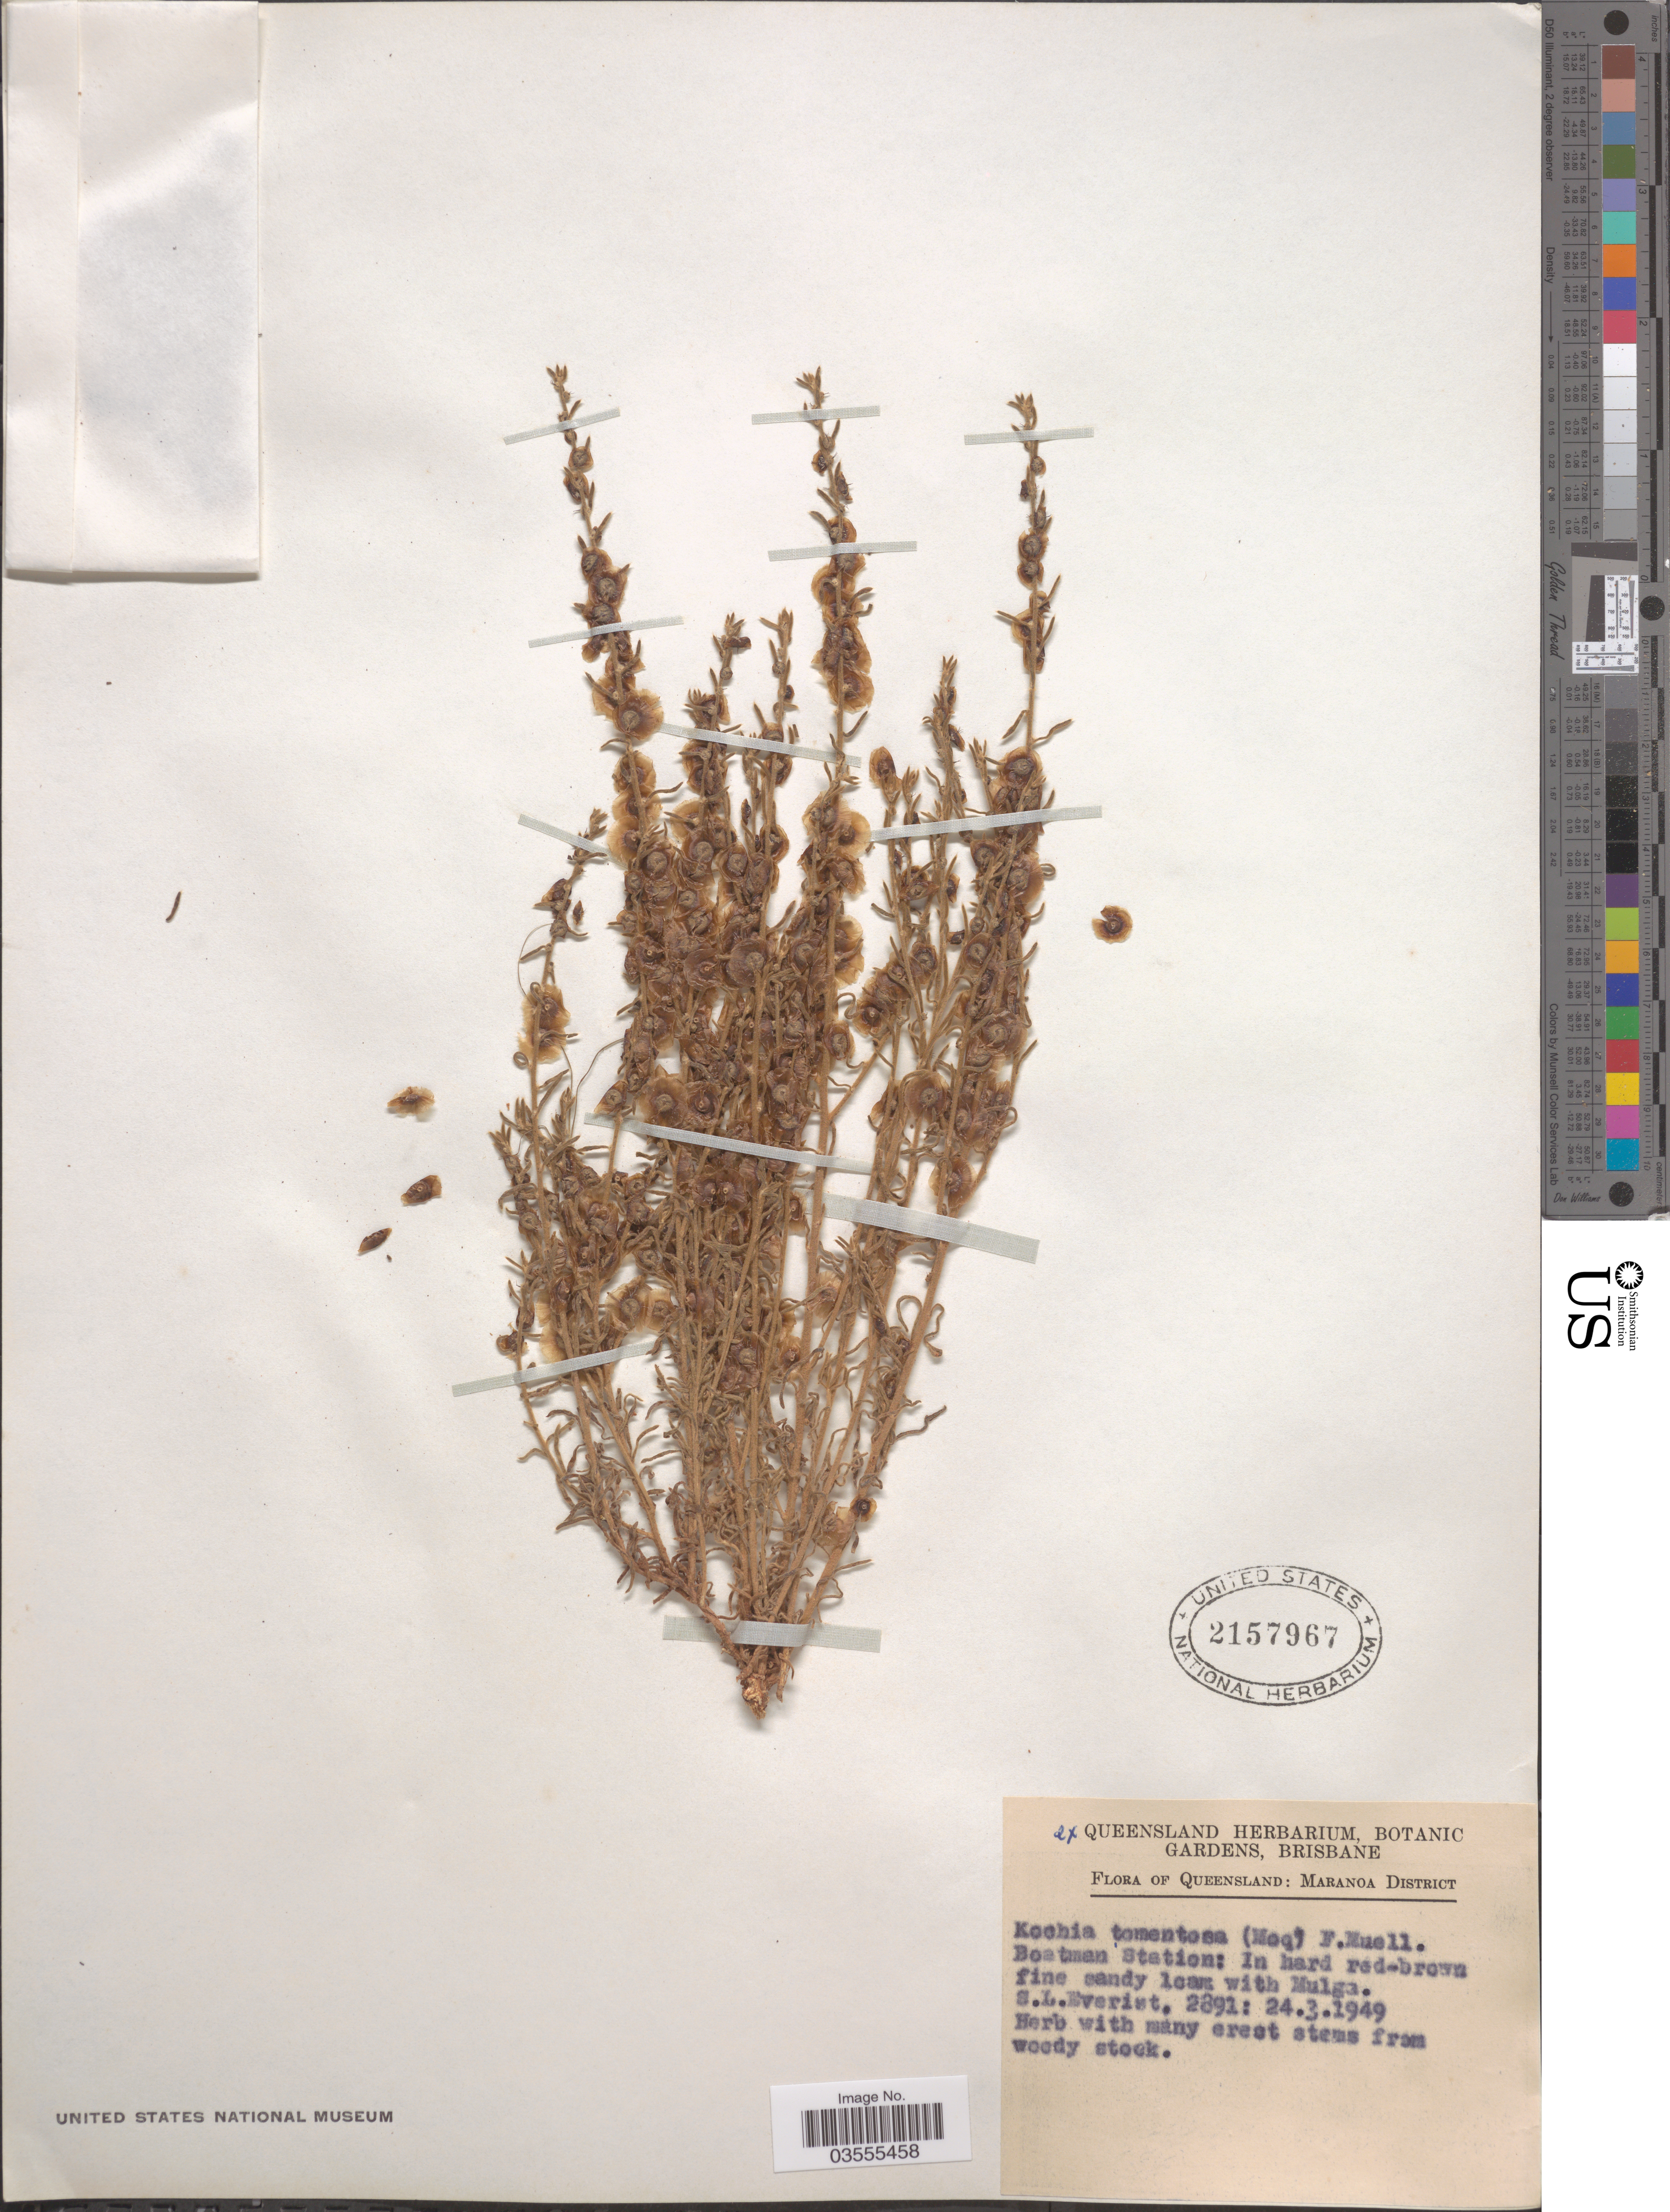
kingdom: Plantae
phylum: Tracheophyta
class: Magnoliopsida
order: Caryophyllales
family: Amaranthaceae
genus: Maireana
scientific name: Maireana villosa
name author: (Lindl.) Paul G. Wilson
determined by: Wilson, Paul G.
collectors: S. Everist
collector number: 2891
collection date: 1949-03-24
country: Australia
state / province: Queensland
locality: Maranoa District. Boatman Station.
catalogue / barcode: US 2157967